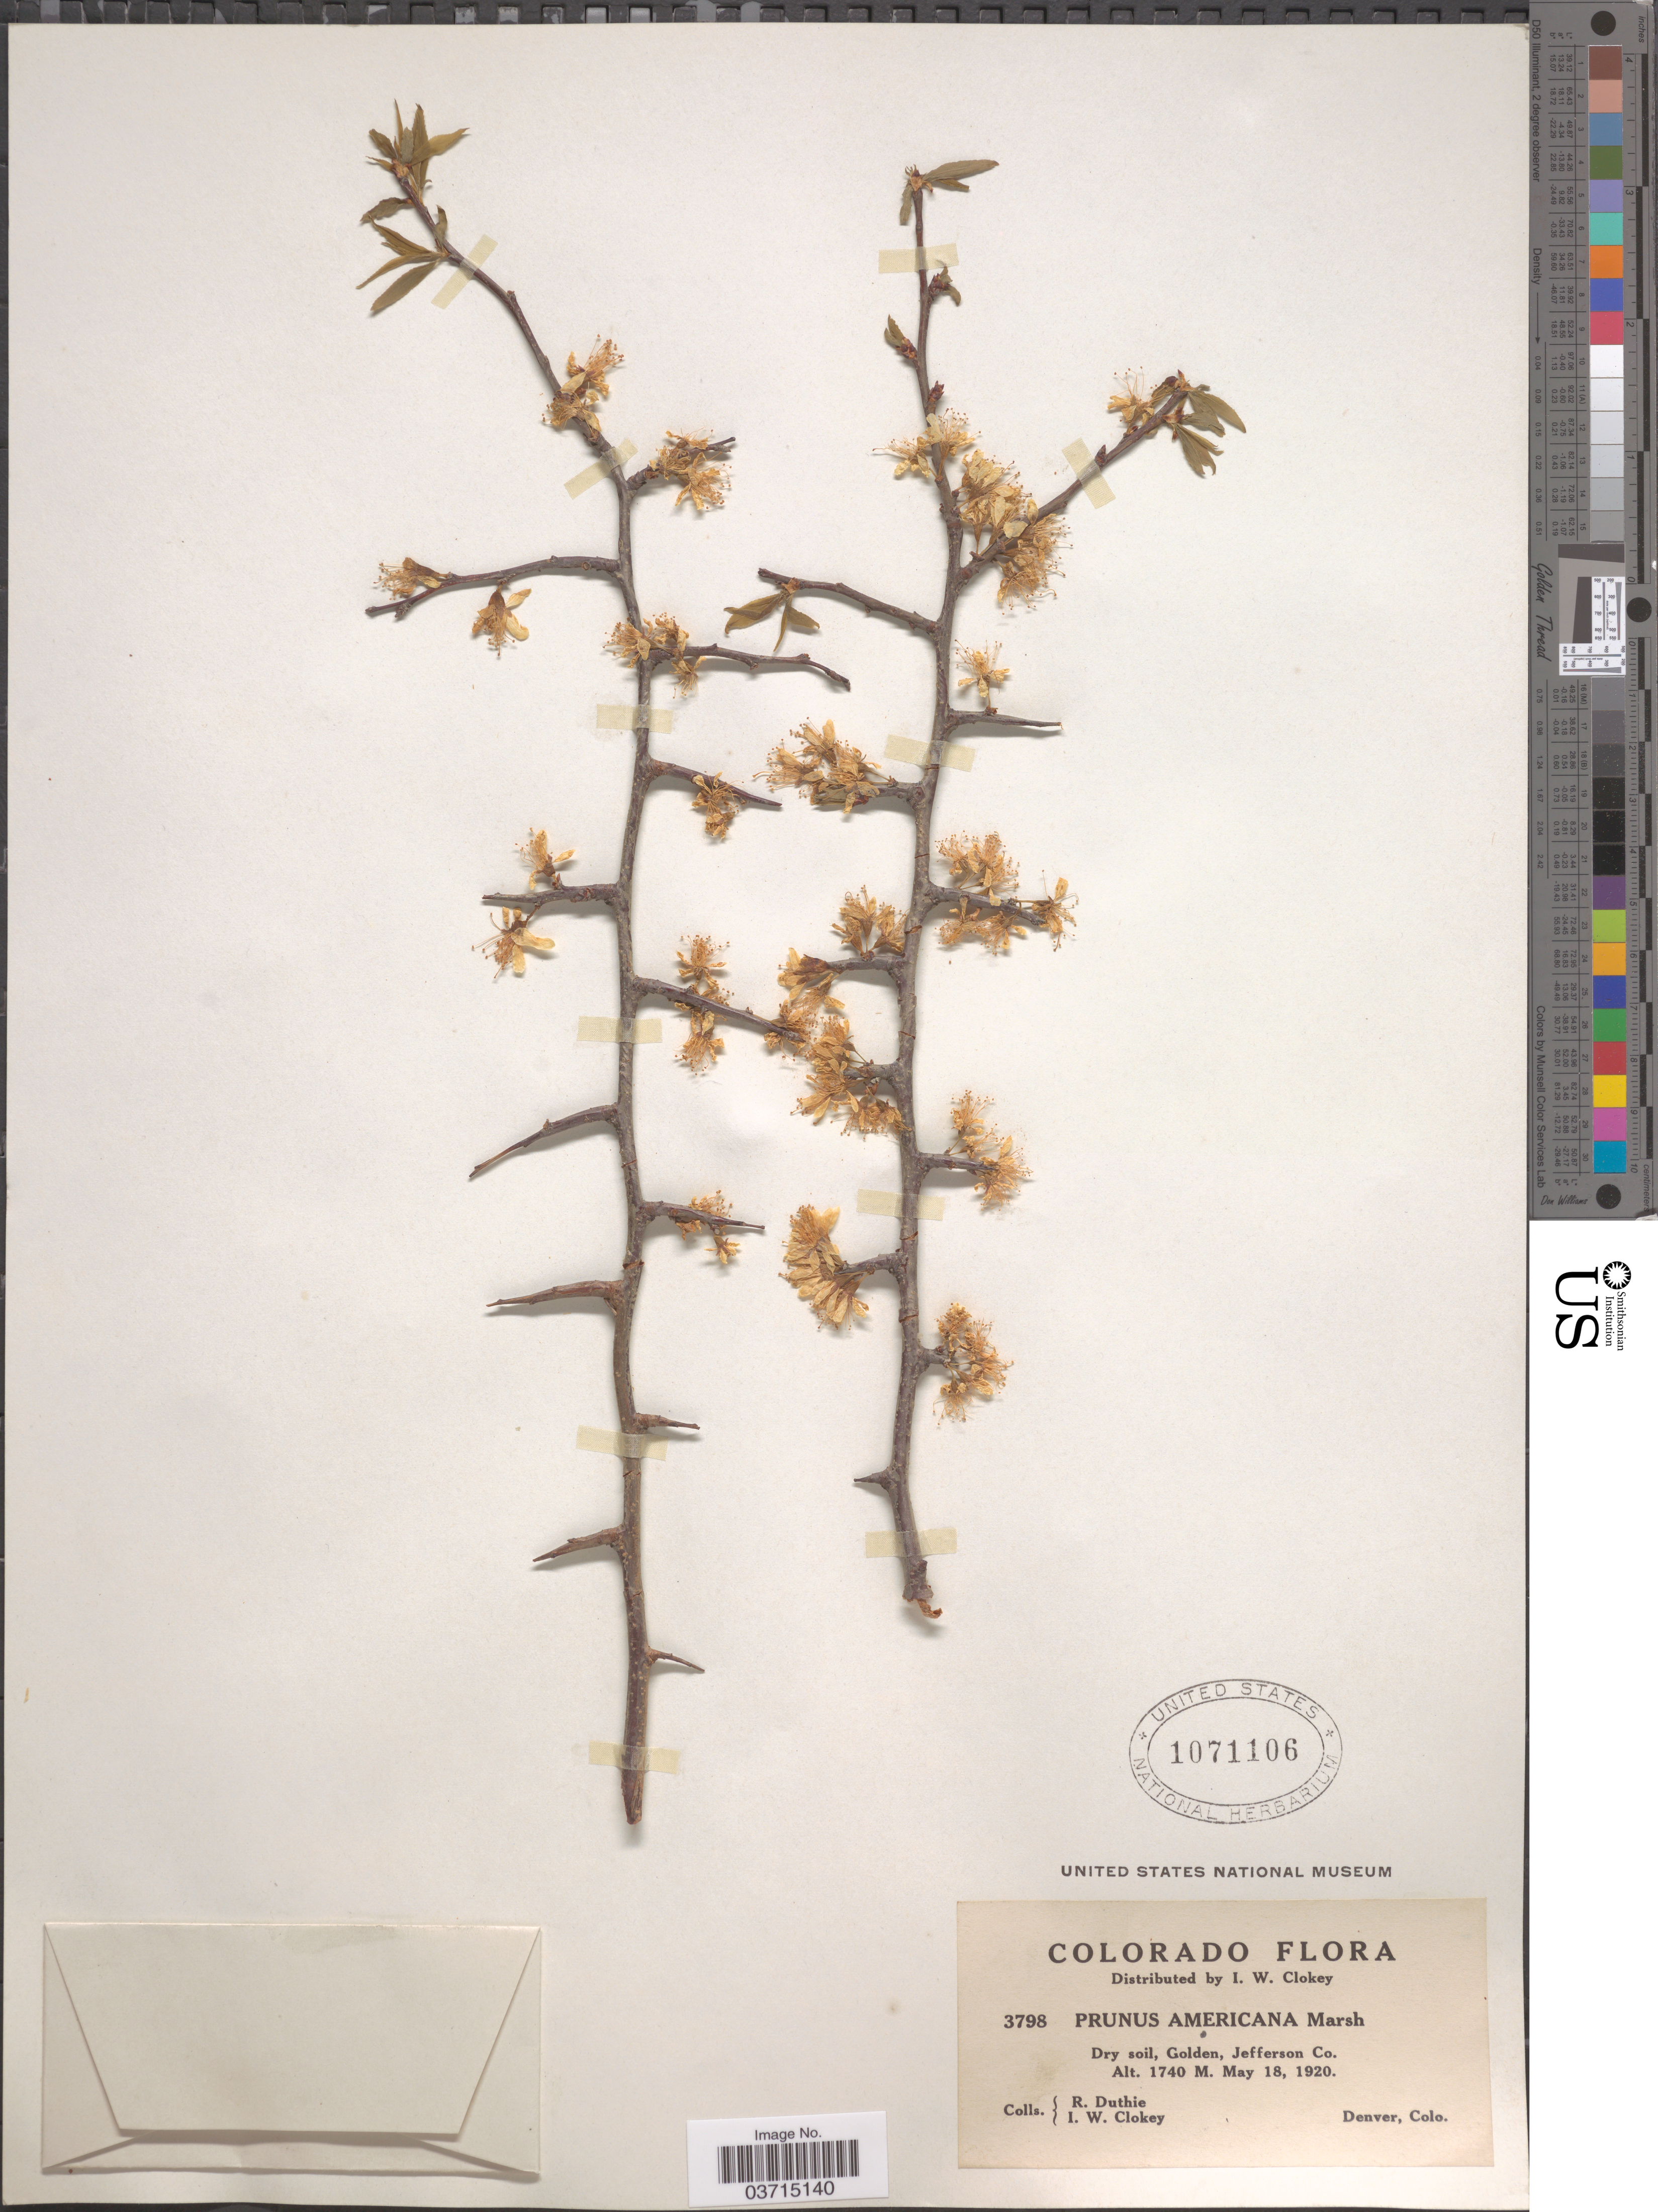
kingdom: Plantae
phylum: Tracheophyta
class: Magnoliopsida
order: Rosales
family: Rosaceae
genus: Prunus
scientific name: Prunus americana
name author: Marshall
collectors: R. Duthie & I. W. Clokey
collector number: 3798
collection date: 1920-05-18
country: United States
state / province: Colorado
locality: Golden, Jefferson Co.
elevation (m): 1740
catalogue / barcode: US 1071106